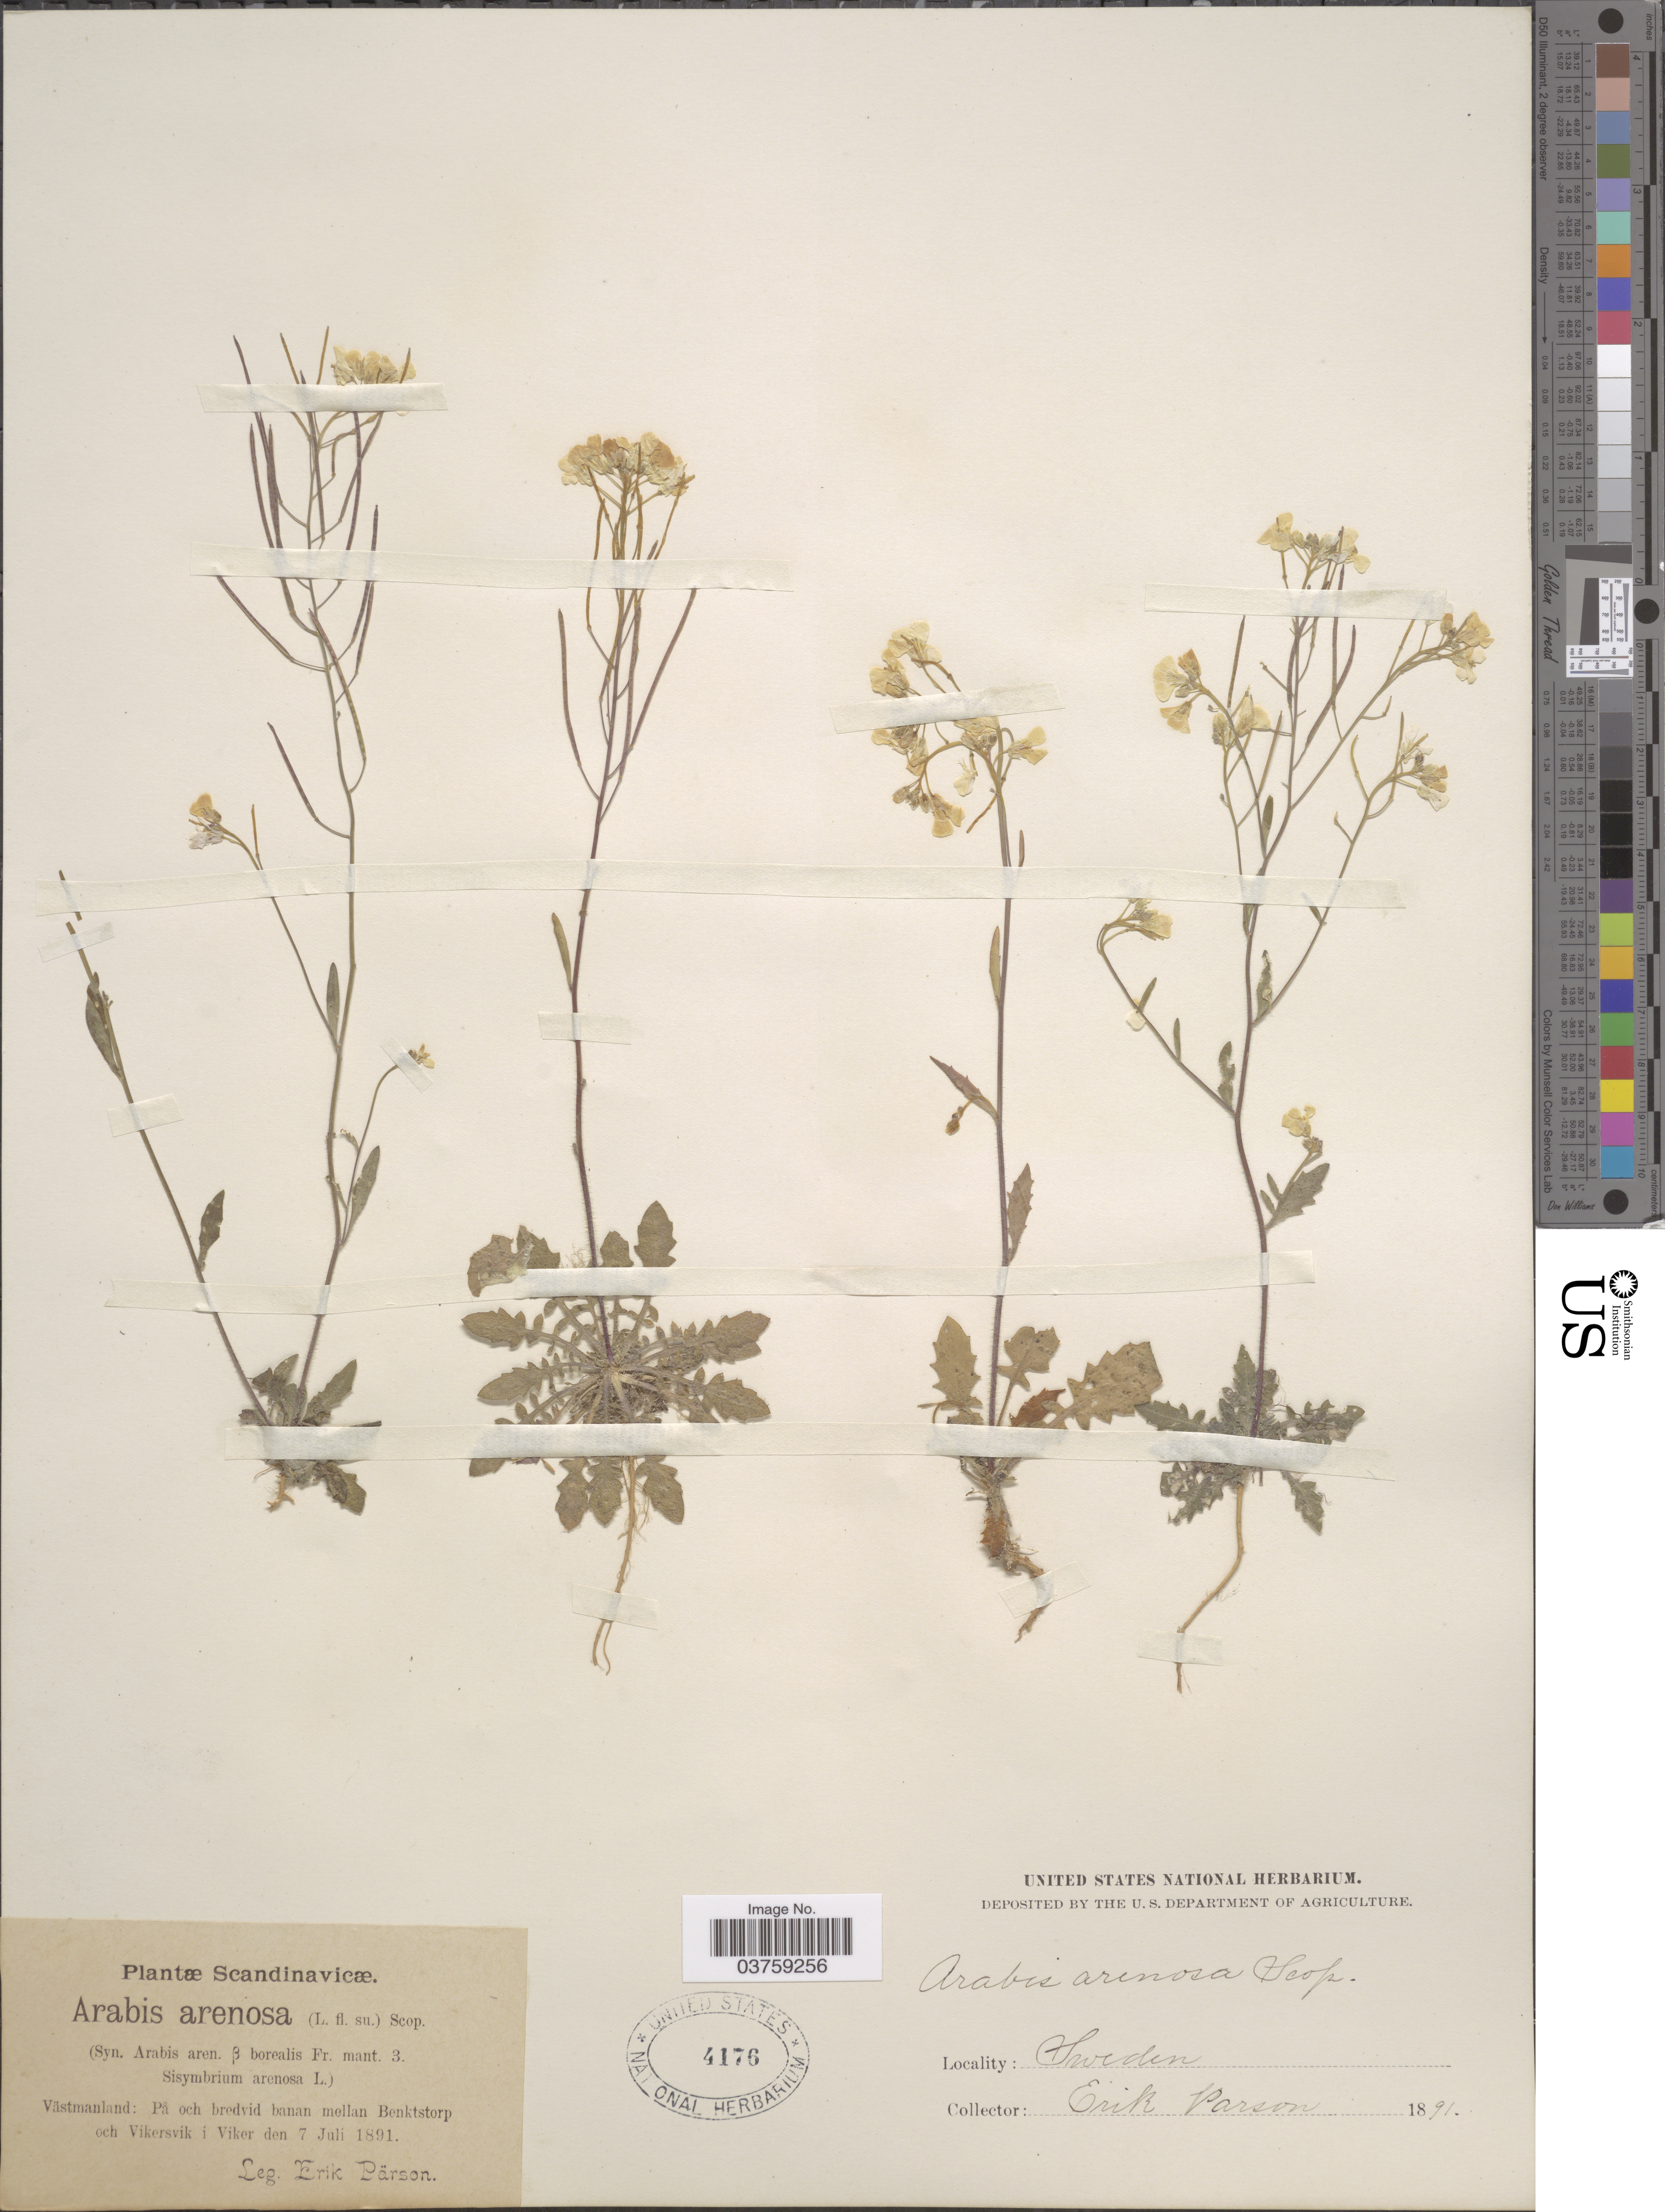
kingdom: Plantae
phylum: Tracheophyta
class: Magnoliopsida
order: Brassicales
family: Brassicaceae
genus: Arabis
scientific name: Arabis arenosa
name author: (L.) Scop.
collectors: E. Parson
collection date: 1891-07-07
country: Sweden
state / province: Vastmanland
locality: Scandinavicæ. Västmanland: På och bredvid banan mellan Benktstorp och Vikersvik i Viker.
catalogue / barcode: US 4176